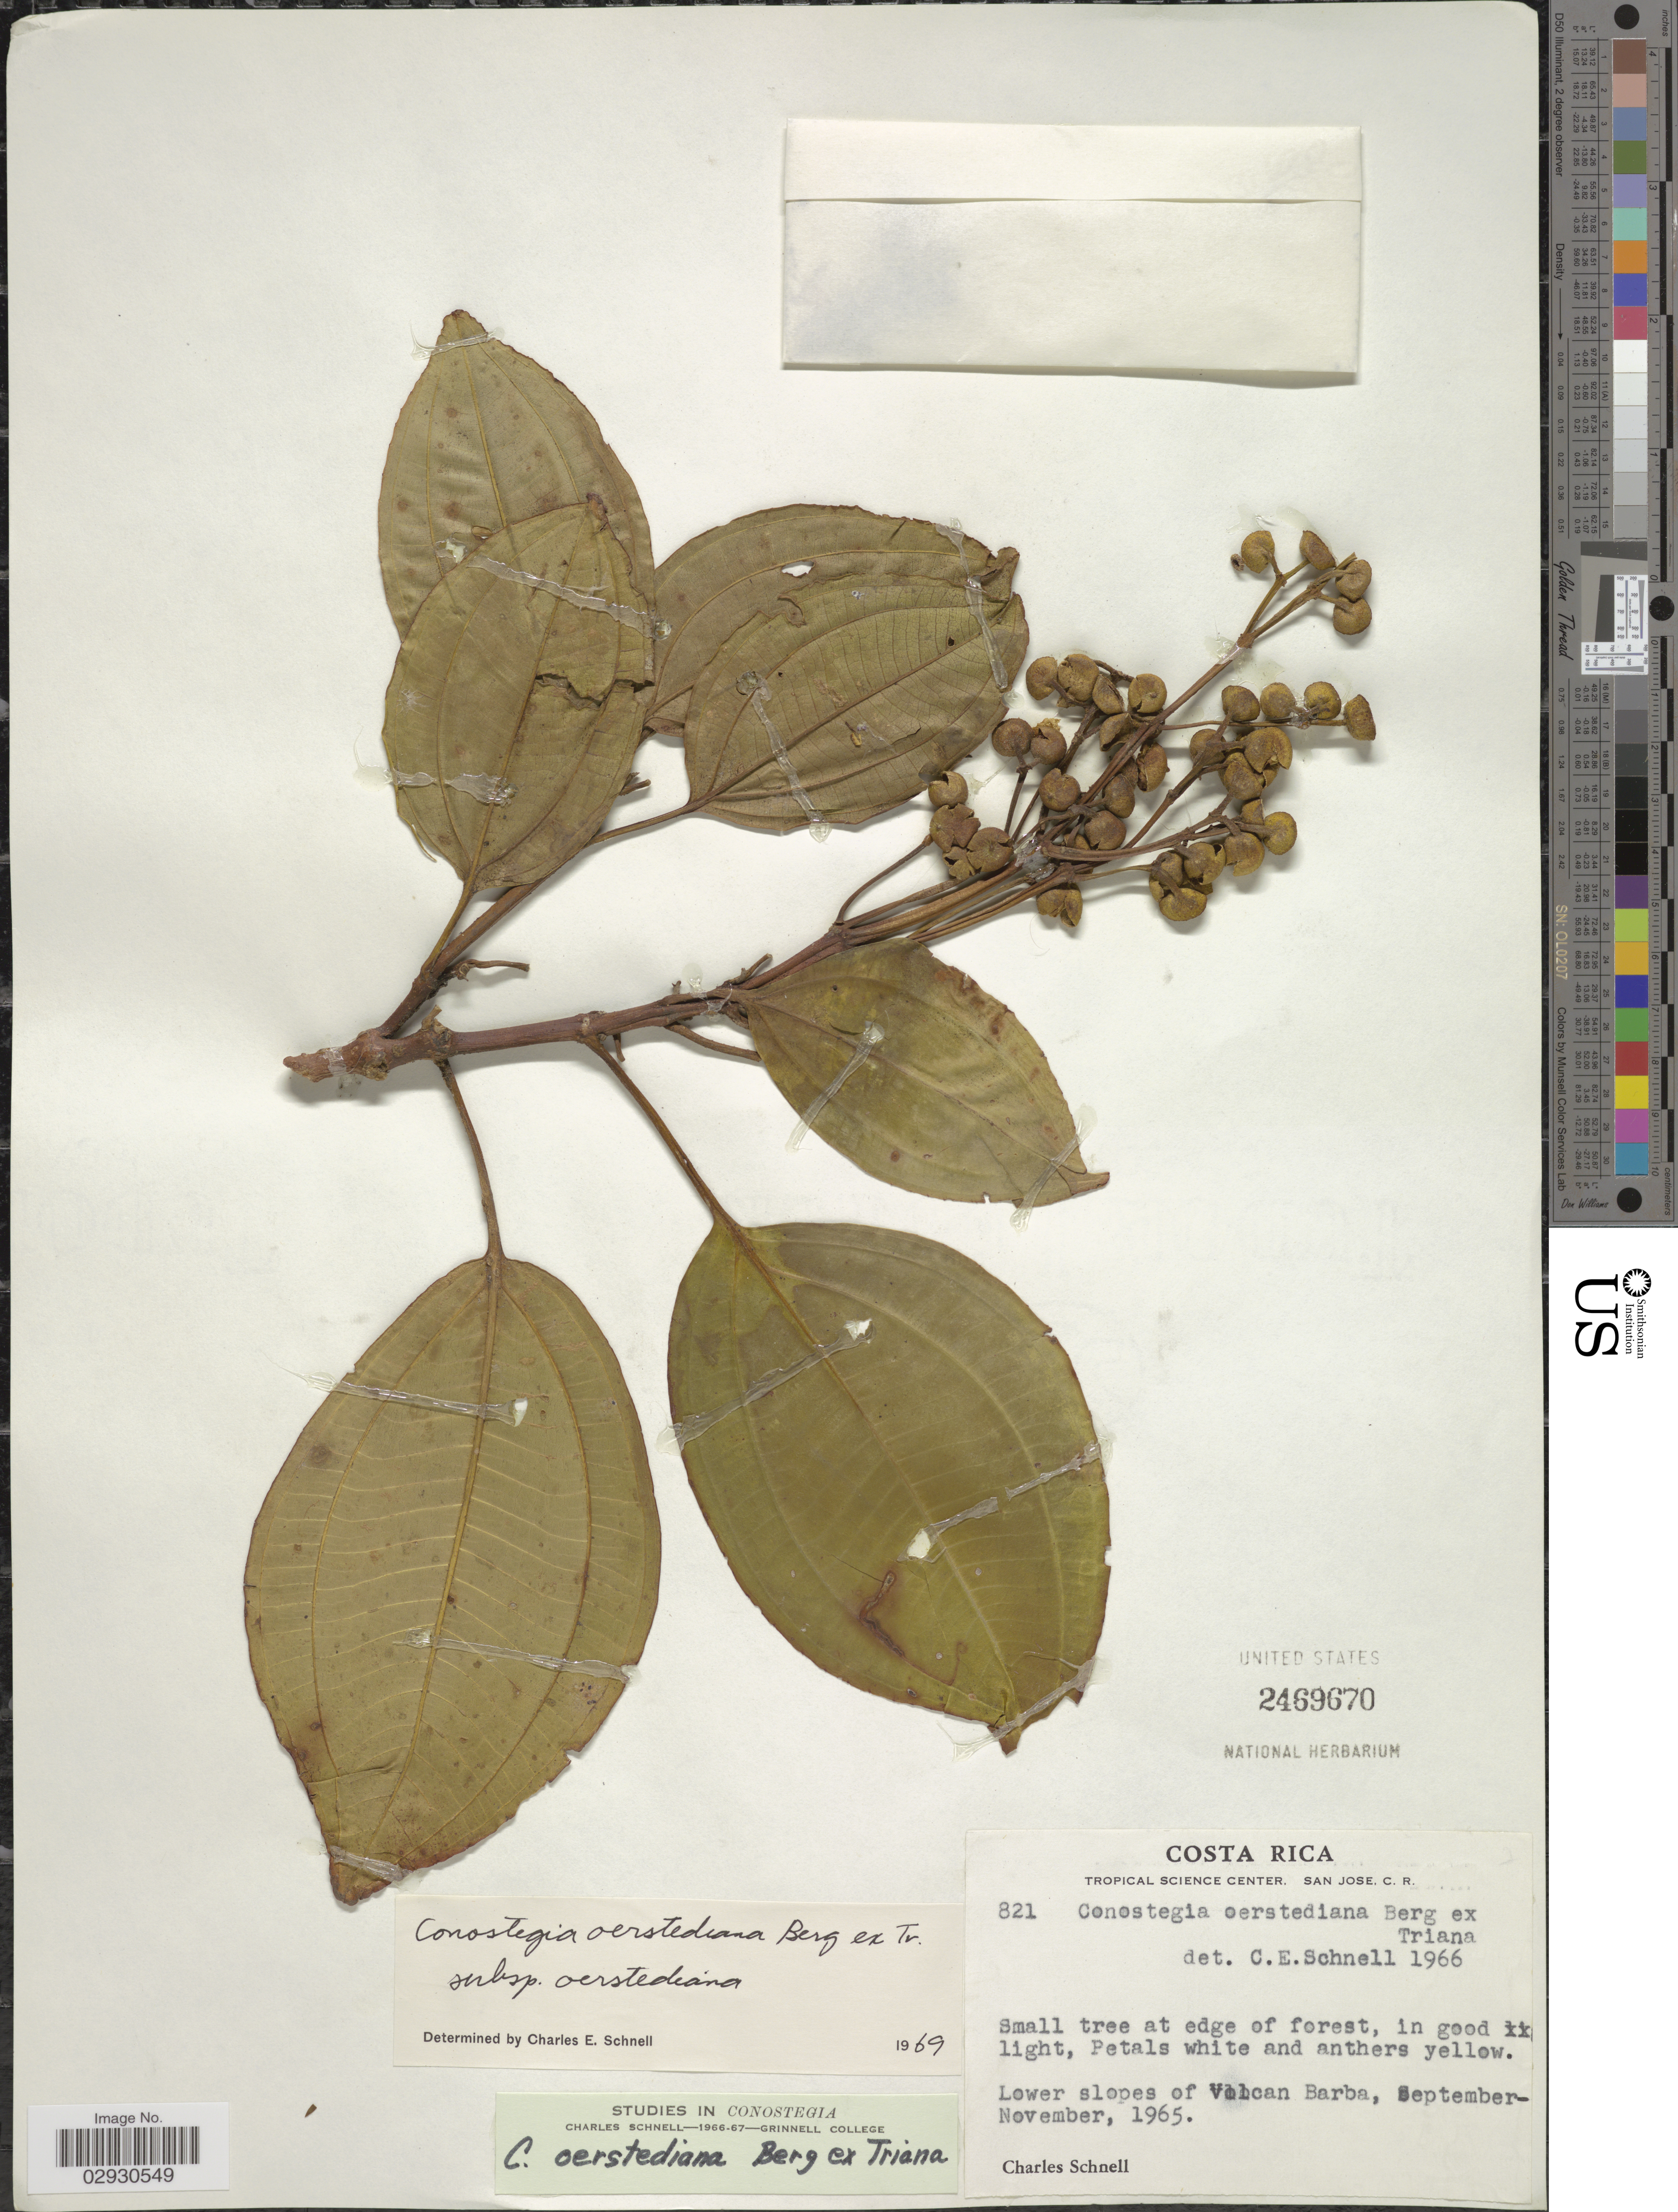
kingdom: Plantae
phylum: Tracheophyta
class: Magnoliopsida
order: Myrtales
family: Melastomataceae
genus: Conostegia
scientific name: Conostegia oerstediana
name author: O. Berg ex Triana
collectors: C. Schnell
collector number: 821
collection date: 1965-09/1965-11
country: Costa Rica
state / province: Heredia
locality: Lower slopes of Volcan Barba.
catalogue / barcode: US 2469670